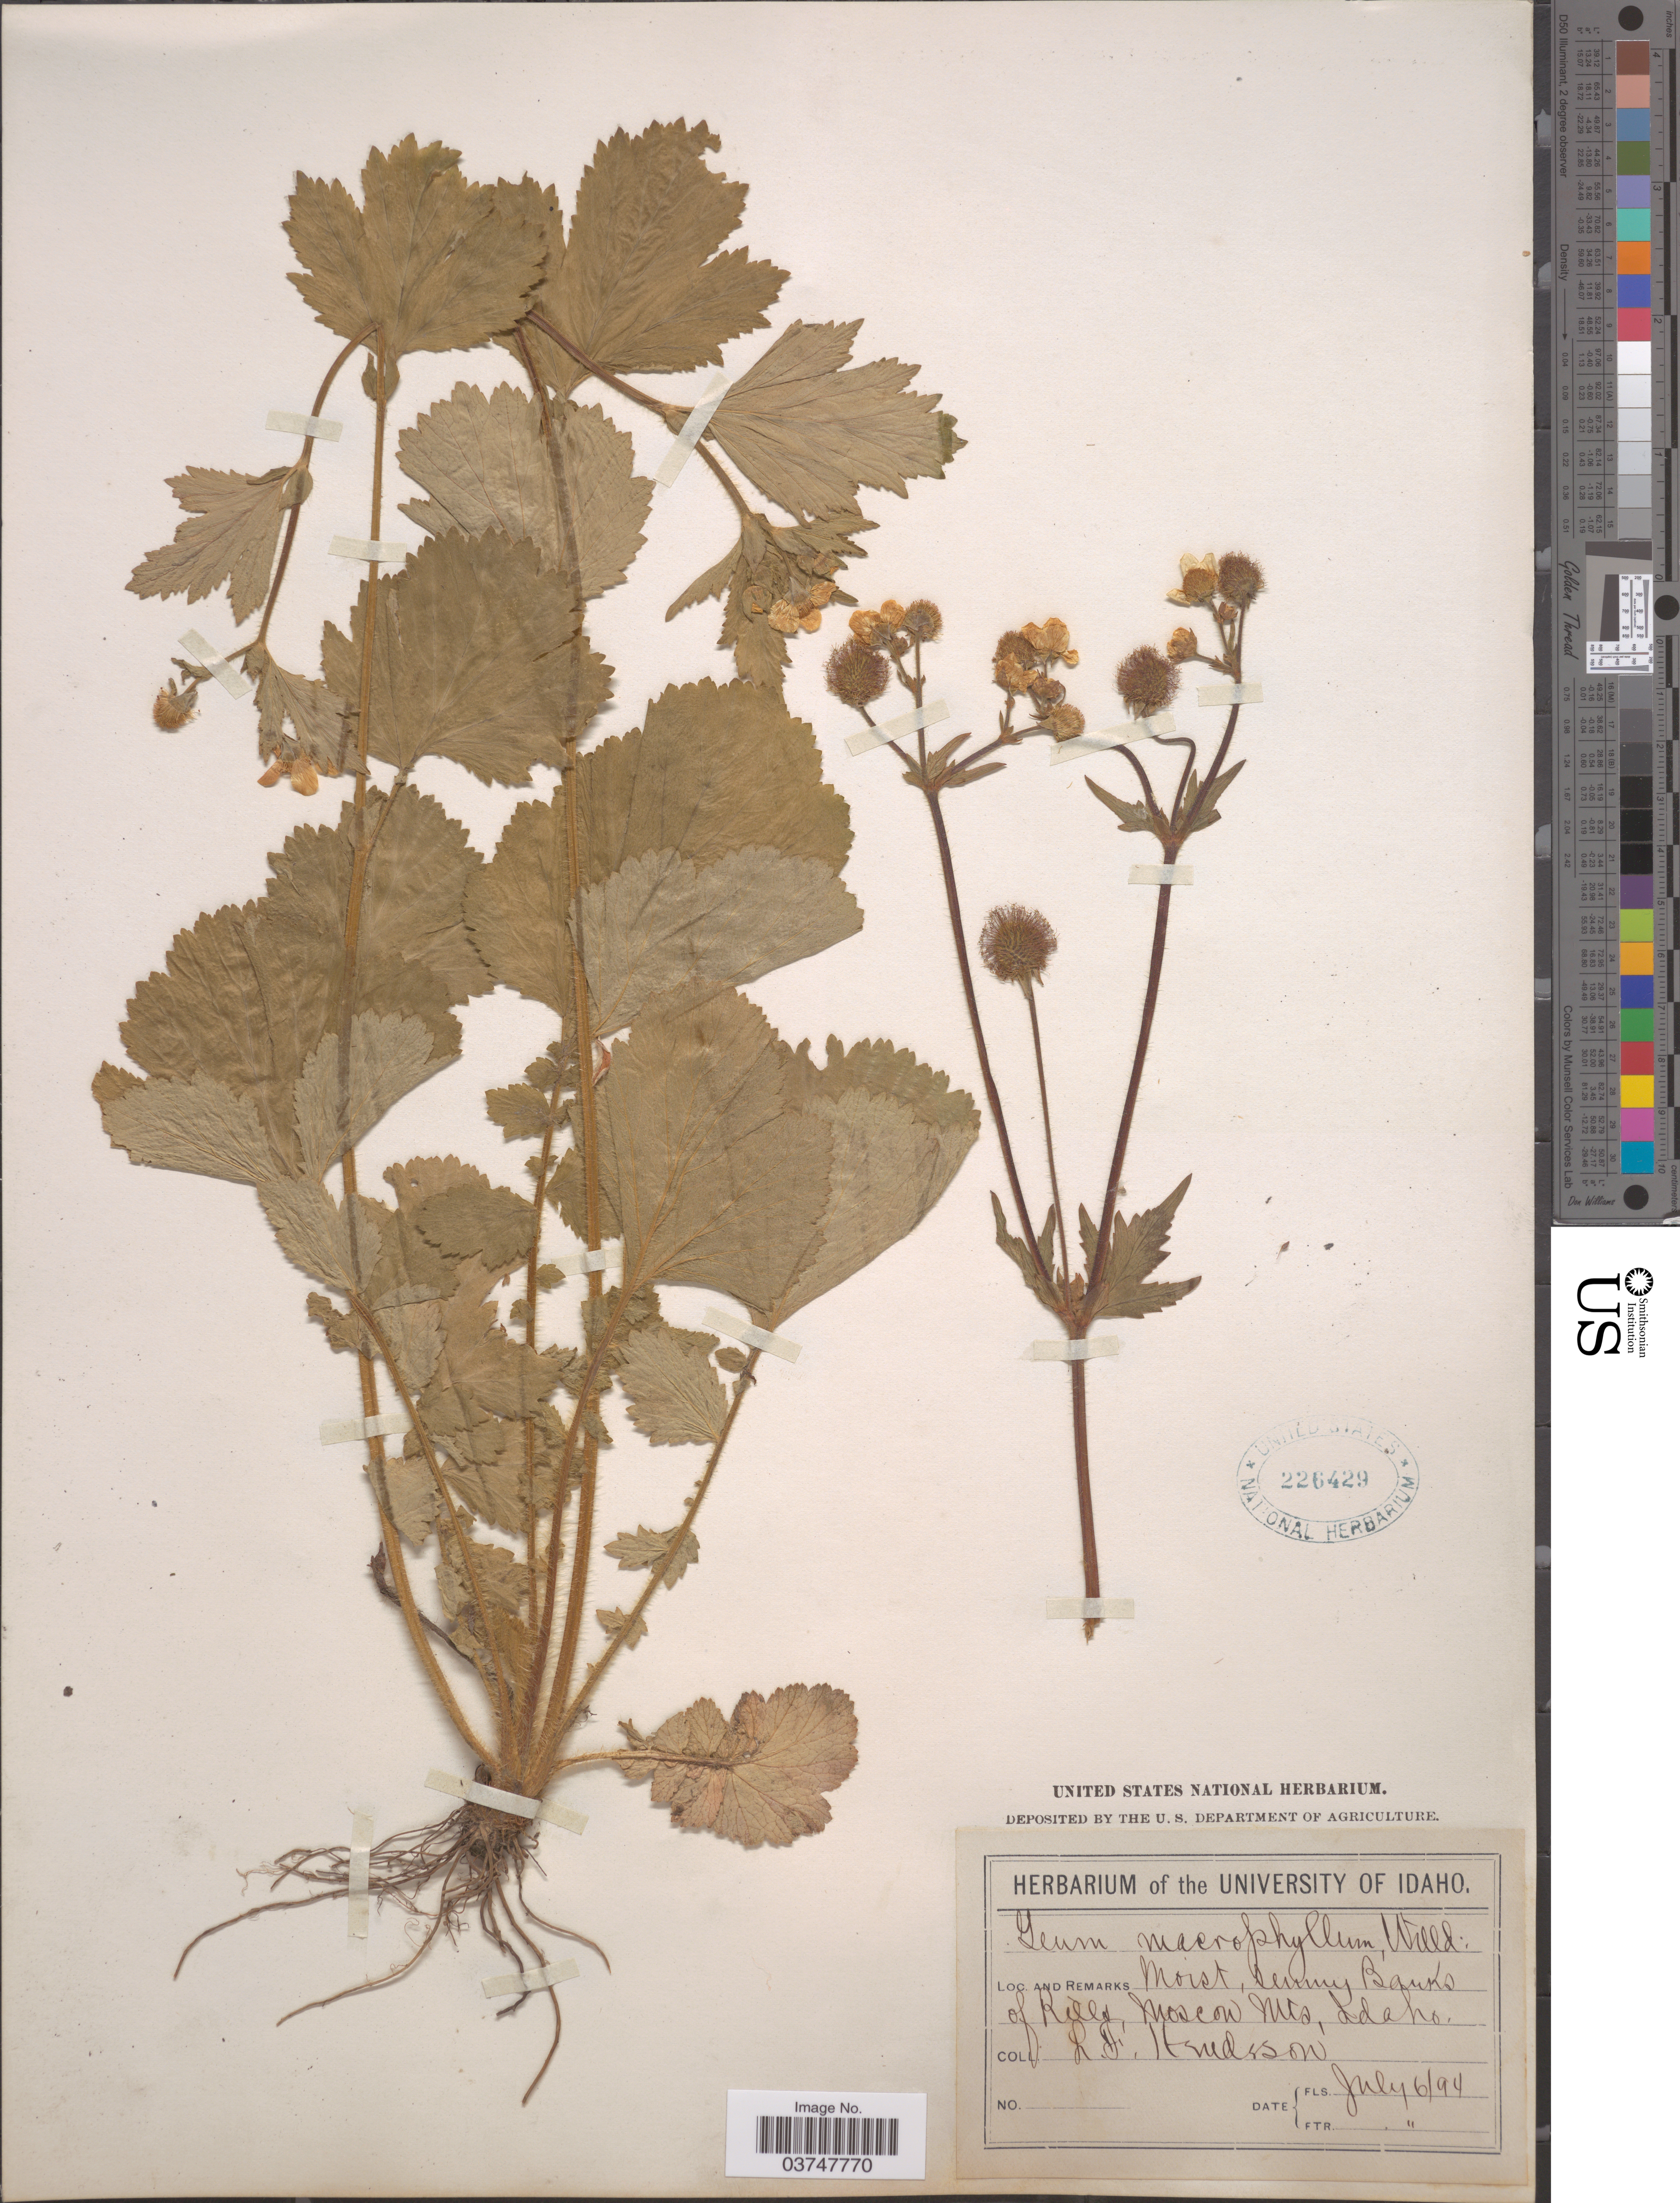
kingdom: Plantae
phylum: Tracheophyta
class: Magnoliopsida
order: Rosales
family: Rosaceae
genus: Geum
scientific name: Geum macrophyllum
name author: Willd.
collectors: L. Henderson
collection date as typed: Transcribed d/m/y: 6/7/94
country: United States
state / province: Idaho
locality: Moscow Mts.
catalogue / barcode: US 226429